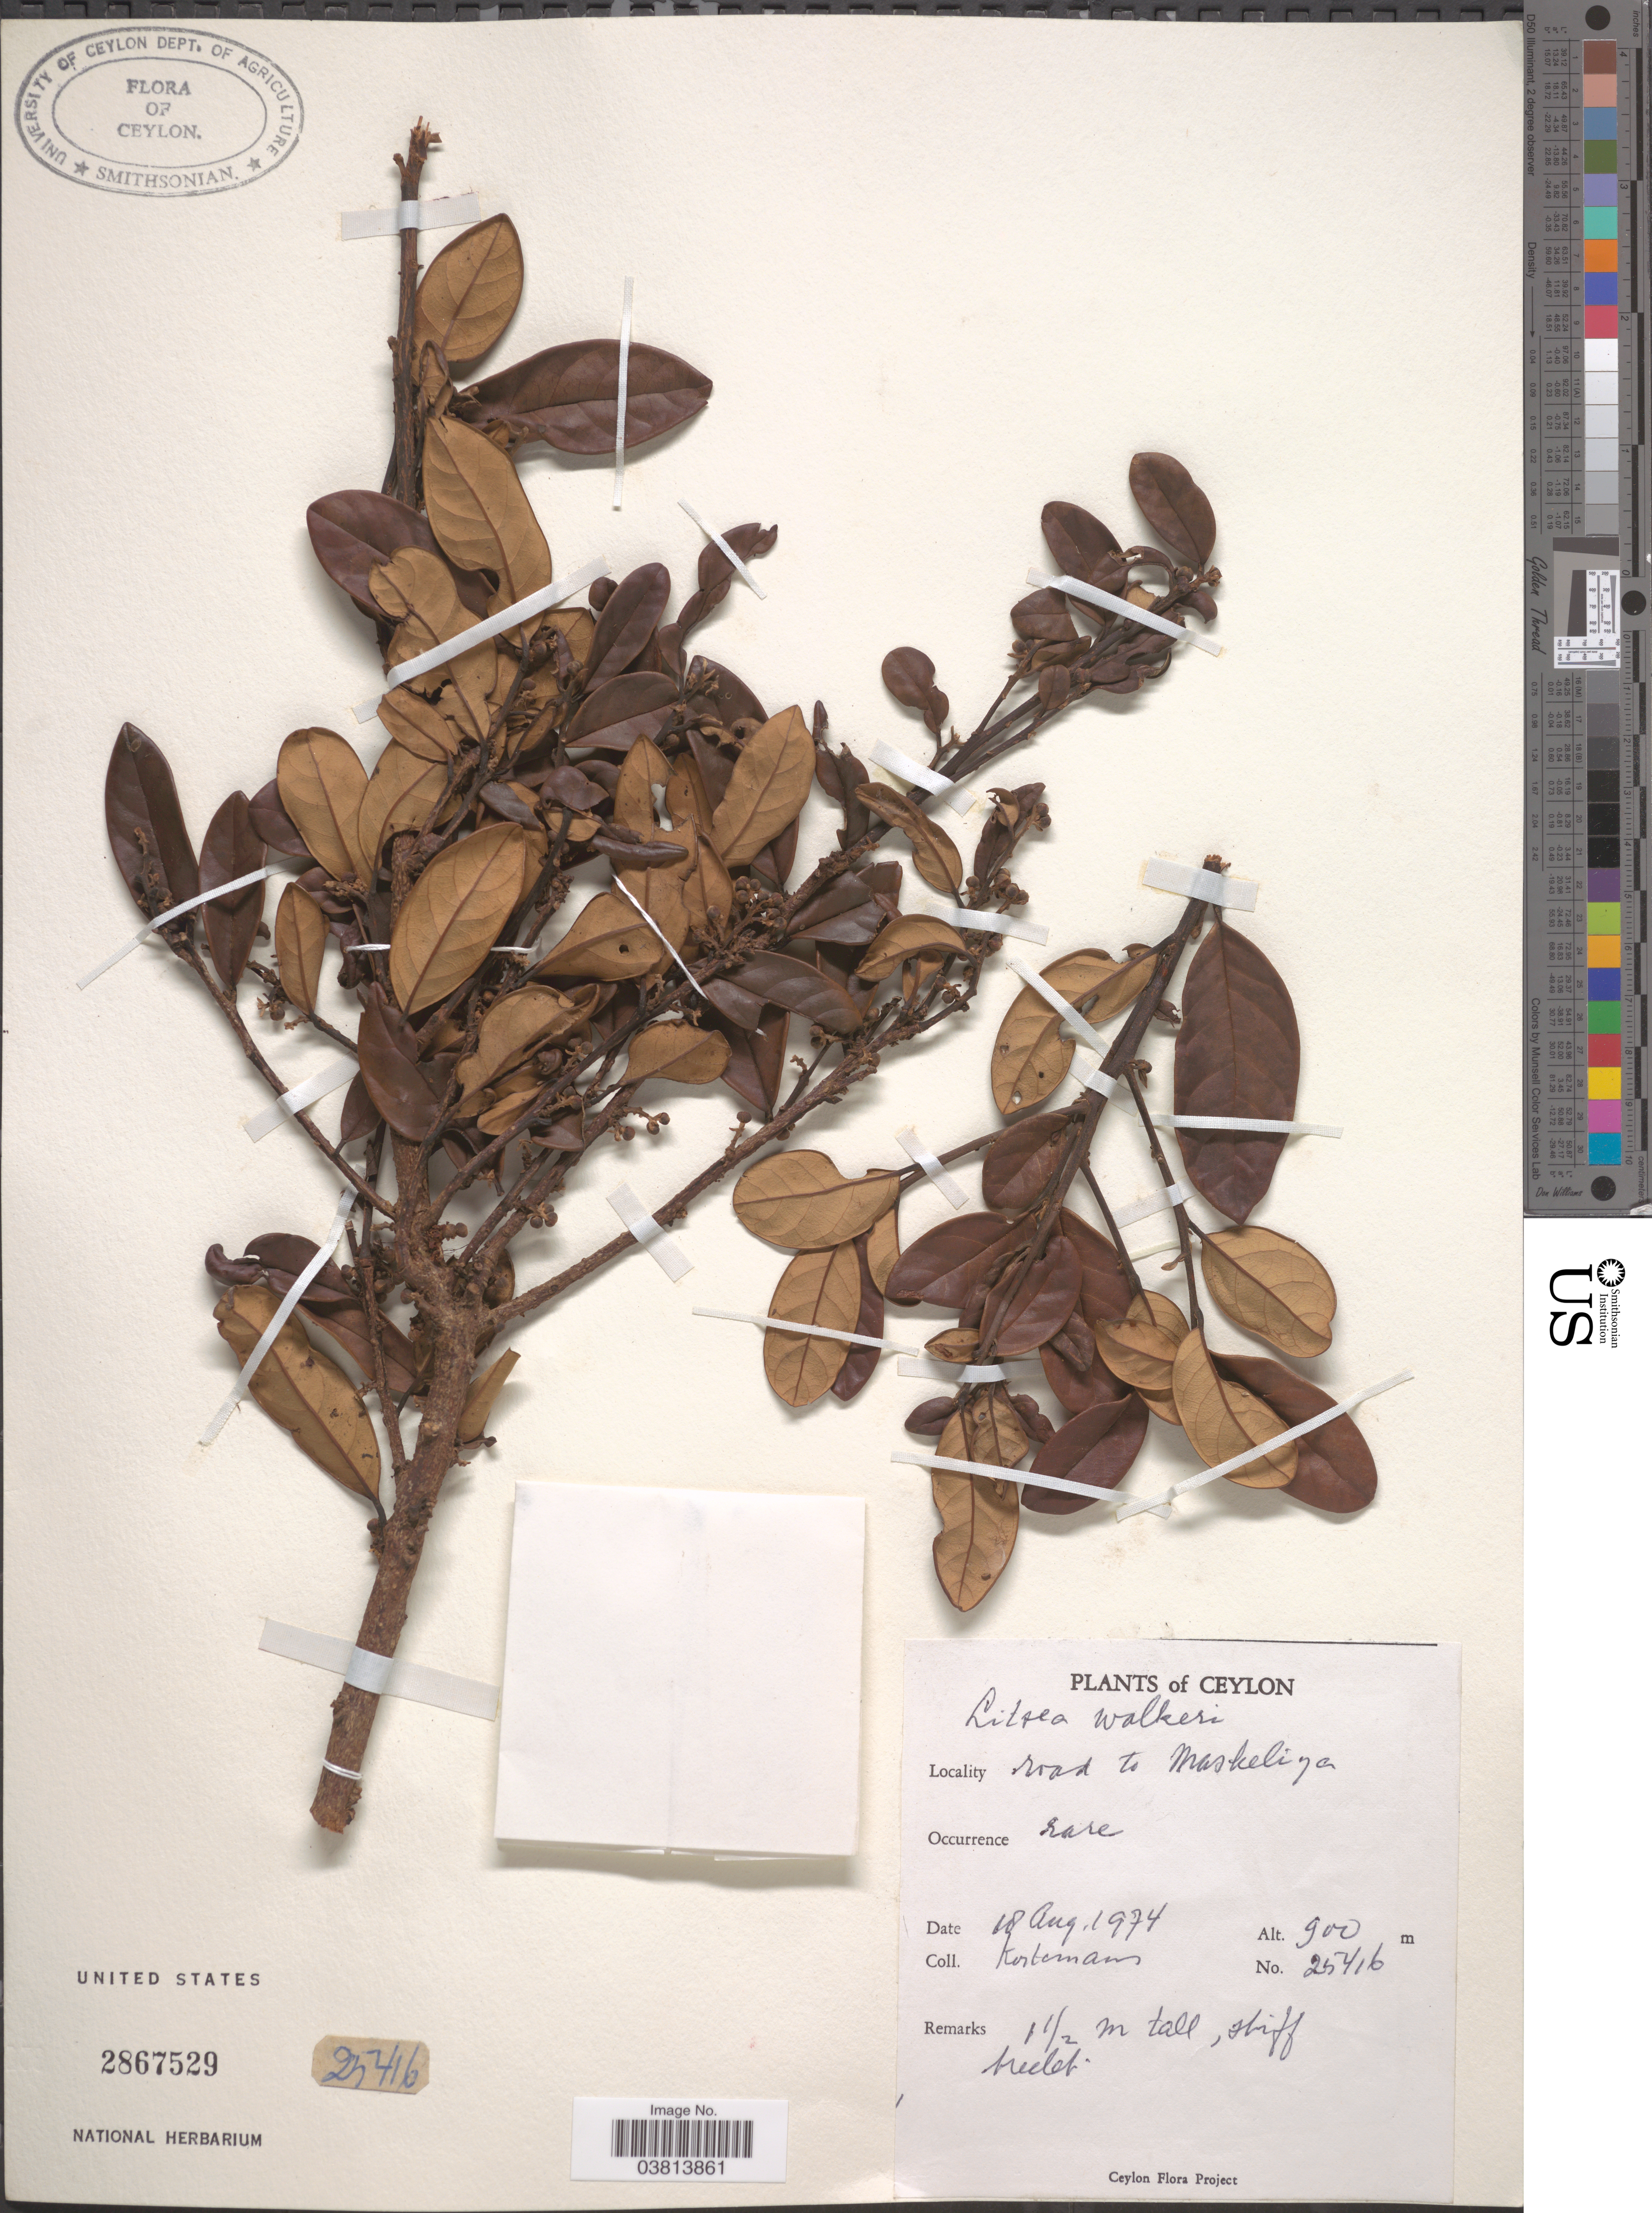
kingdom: Plantae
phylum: Tracheophyta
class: Magnoliopsida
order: Laurales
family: Lauraceae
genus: Litsea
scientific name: Litsea walkeri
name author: (Meisn.) Trimen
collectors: Kostermans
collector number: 25416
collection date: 1974-08-18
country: Sri Lanka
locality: Ceylon. Road to Maskeliya.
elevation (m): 900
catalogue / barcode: US 2867529